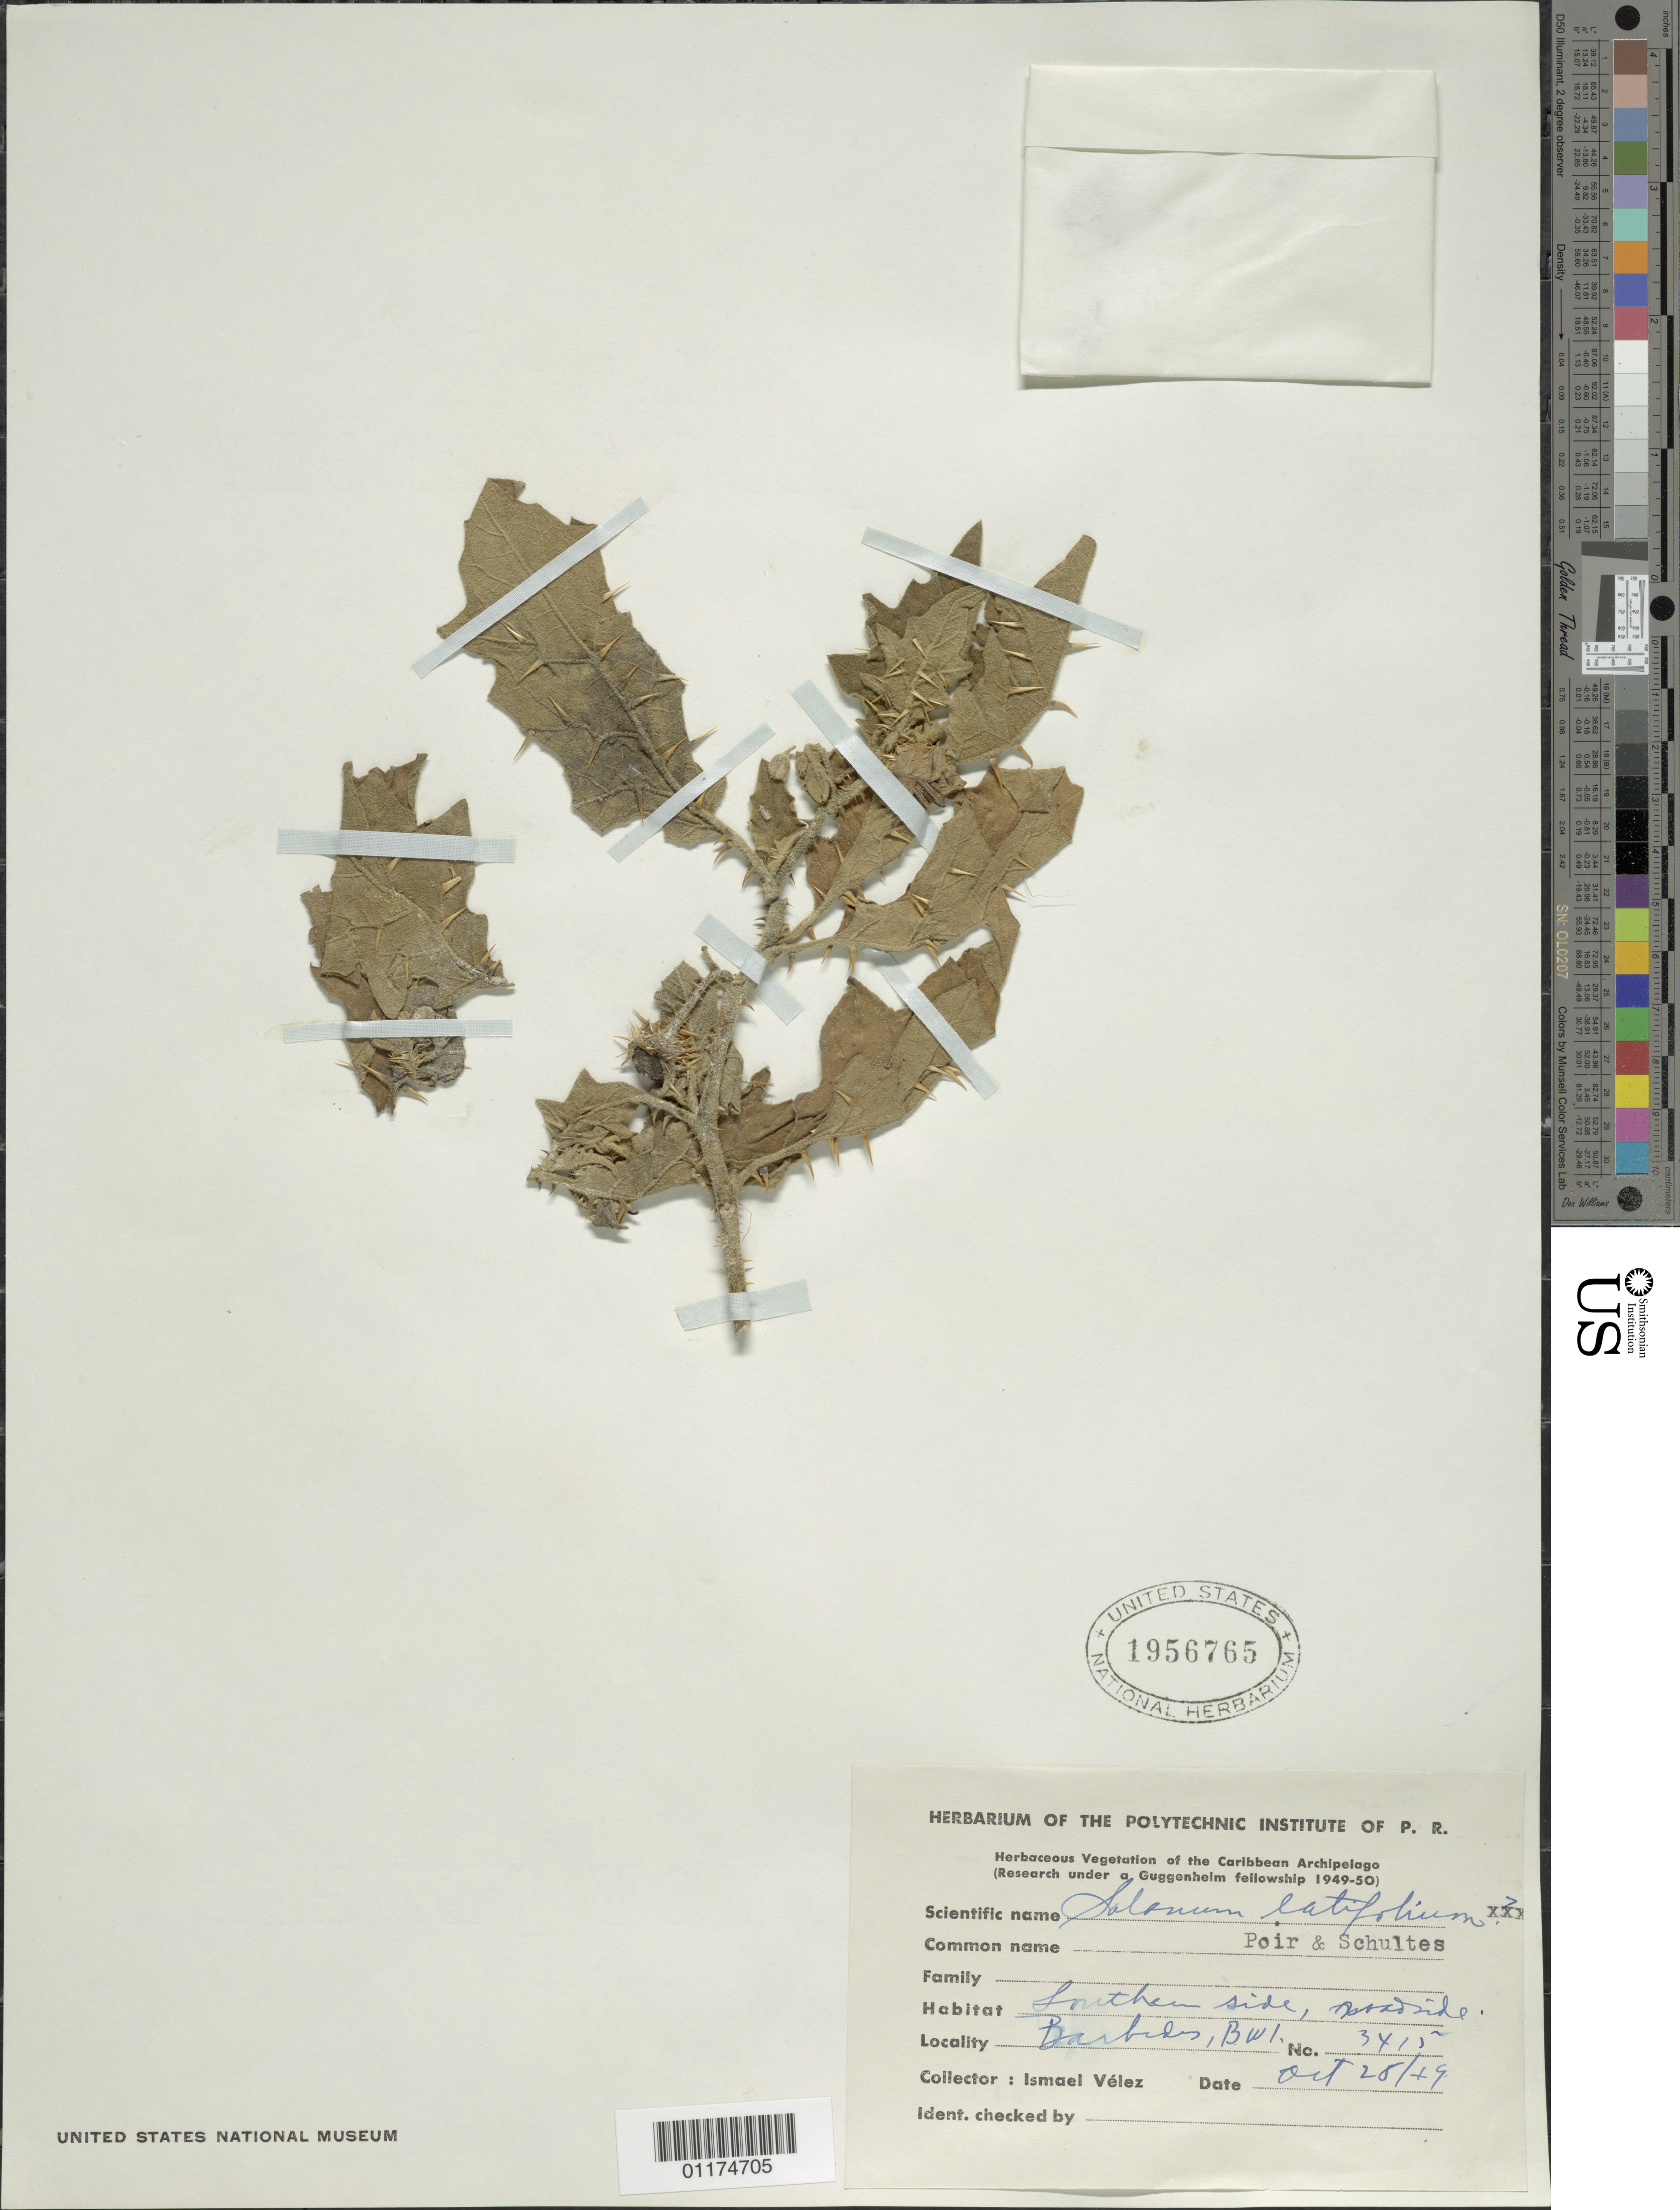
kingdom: Plantae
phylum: Tracheophyta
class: Magnoliopsida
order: Solanales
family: Solanaceae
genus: Solanum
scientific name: Solanum latifolium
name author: Poir.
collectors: I. Velez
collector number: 3415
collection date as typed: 28 Oct 1943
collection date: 1943-10-28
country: Barbados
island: Barbados I.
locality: Southern side, roadside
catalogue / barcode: US 1956765